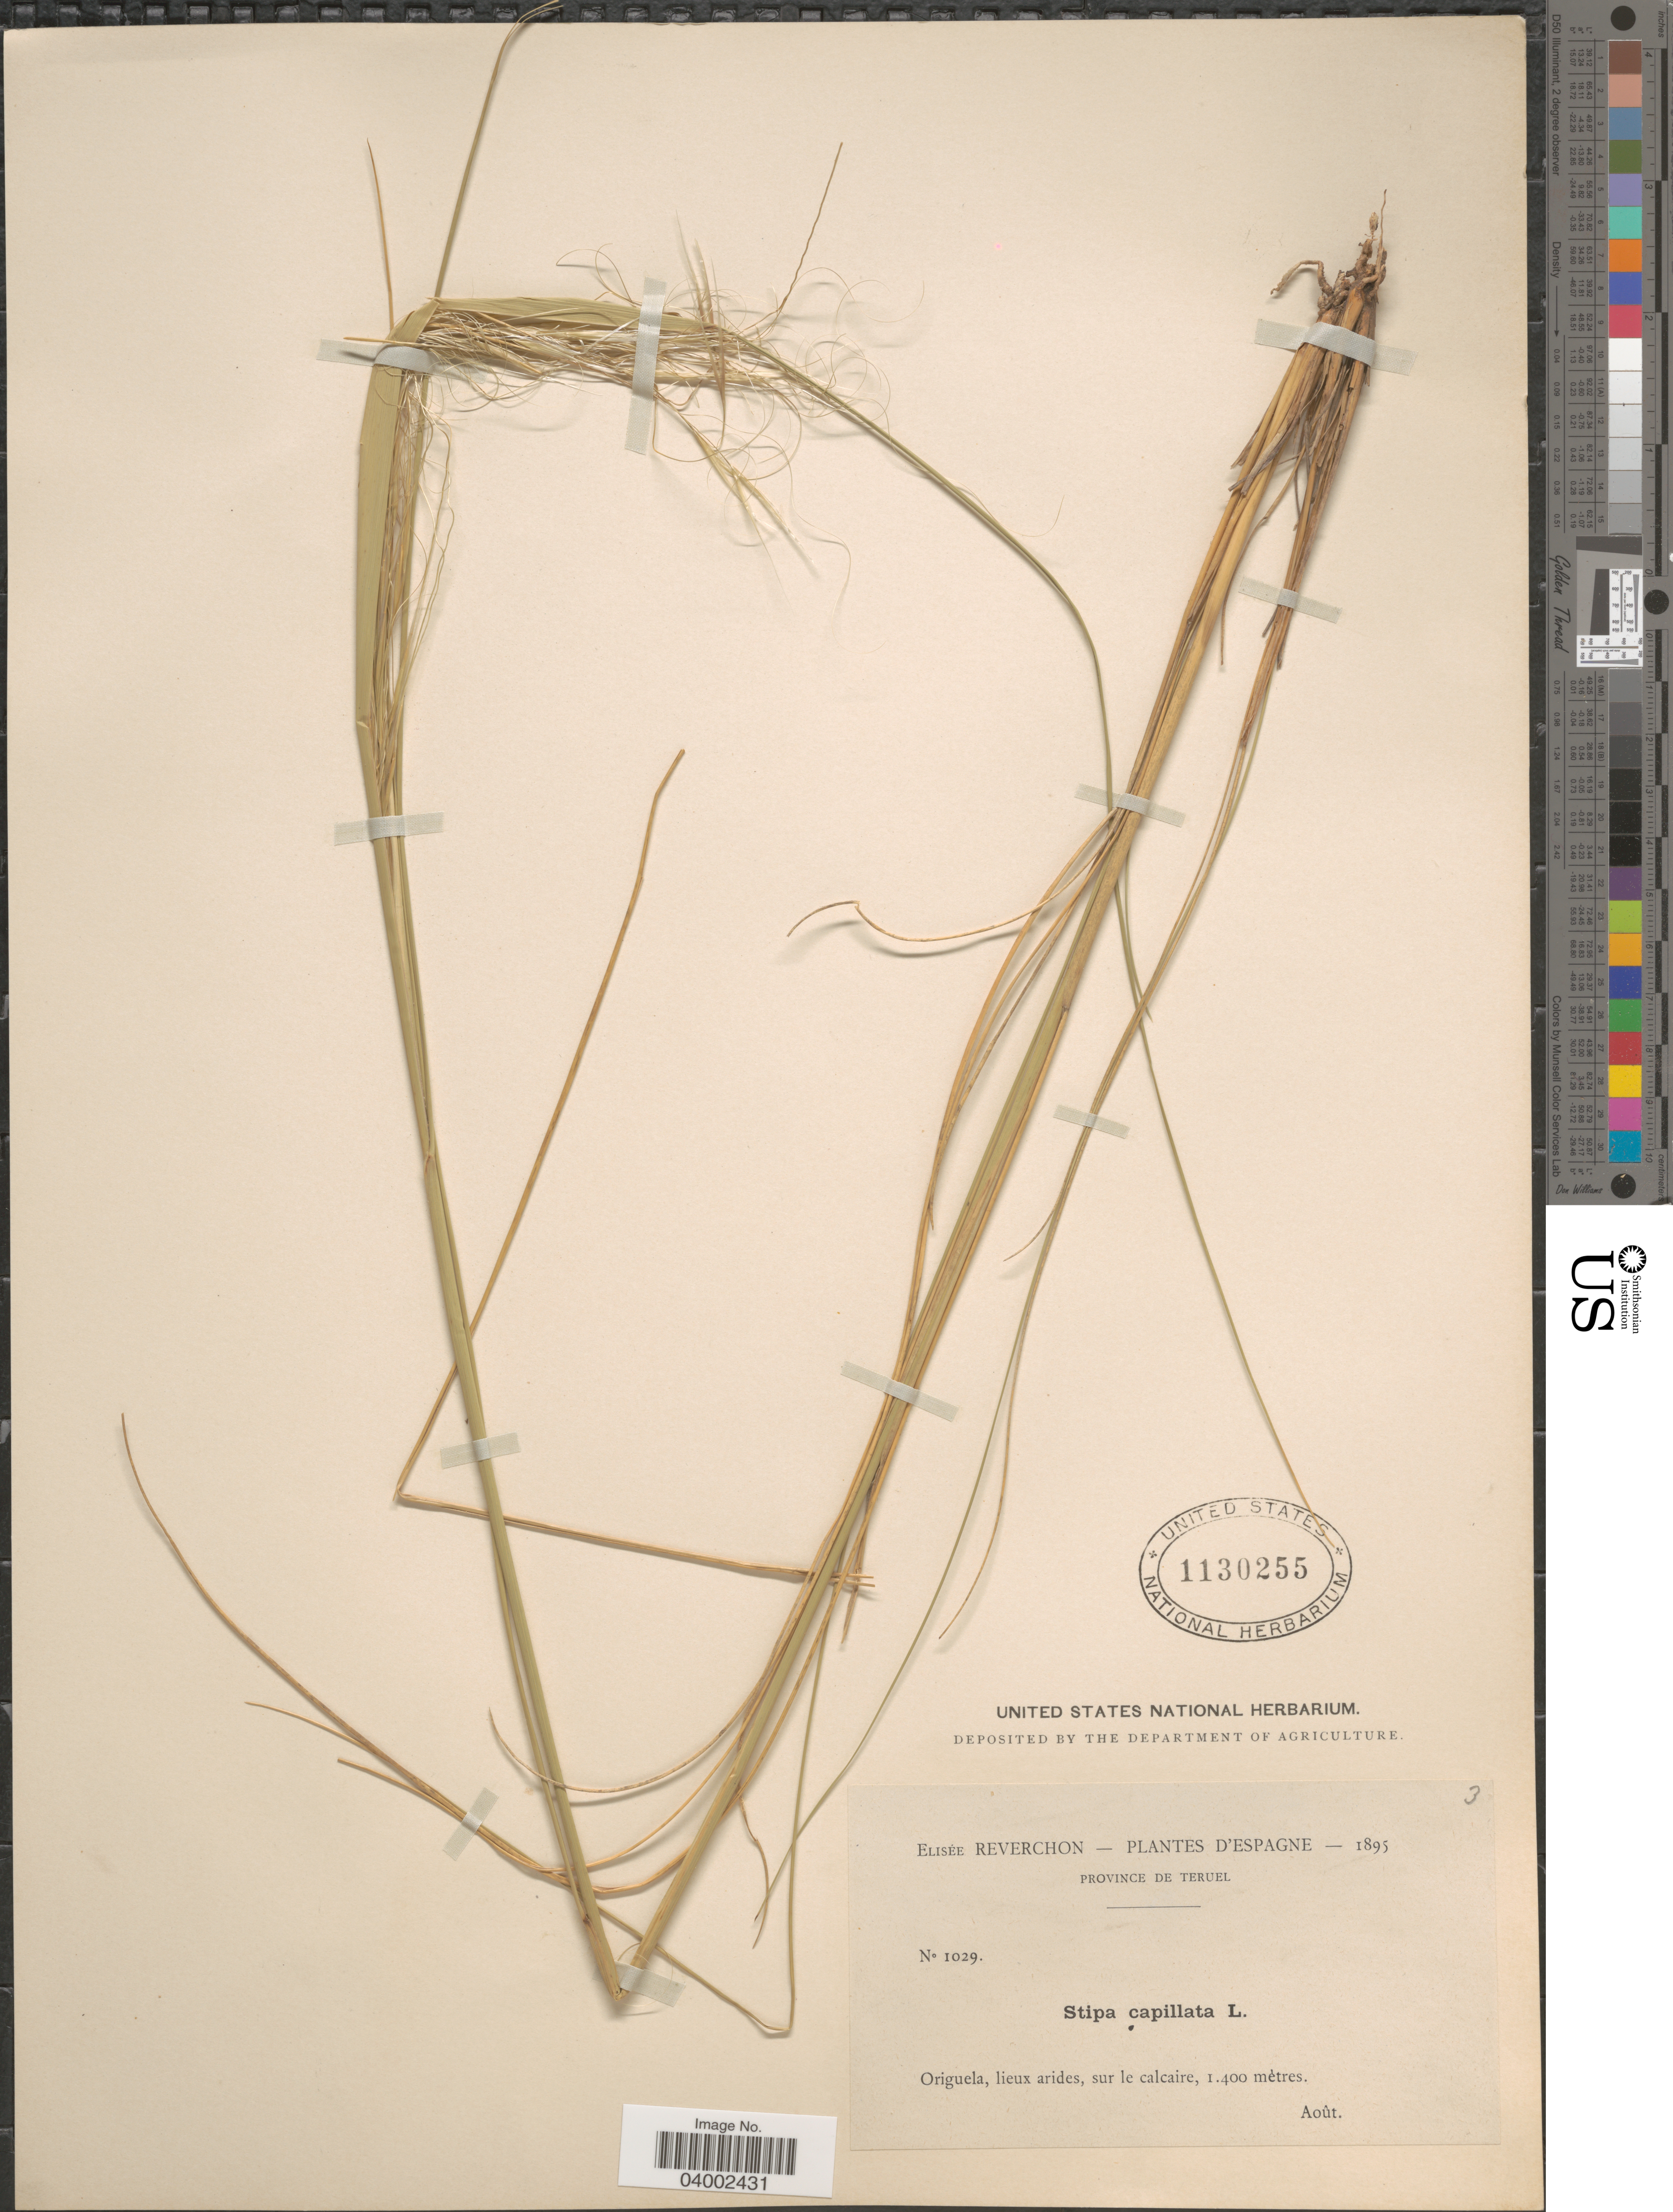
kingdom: Plantae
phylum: Tracheophyta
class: Liliopsida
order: Poales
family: Poaceae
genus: Stipa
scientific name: Stipa capillata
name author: L.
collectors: E. Reverchon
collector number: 1029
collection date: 1895-08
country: Spain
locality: D'Espagne. Province de Teruel. Origuela, lieux arides, sur le calcaire.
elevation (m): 1400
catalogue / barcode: US 1130255